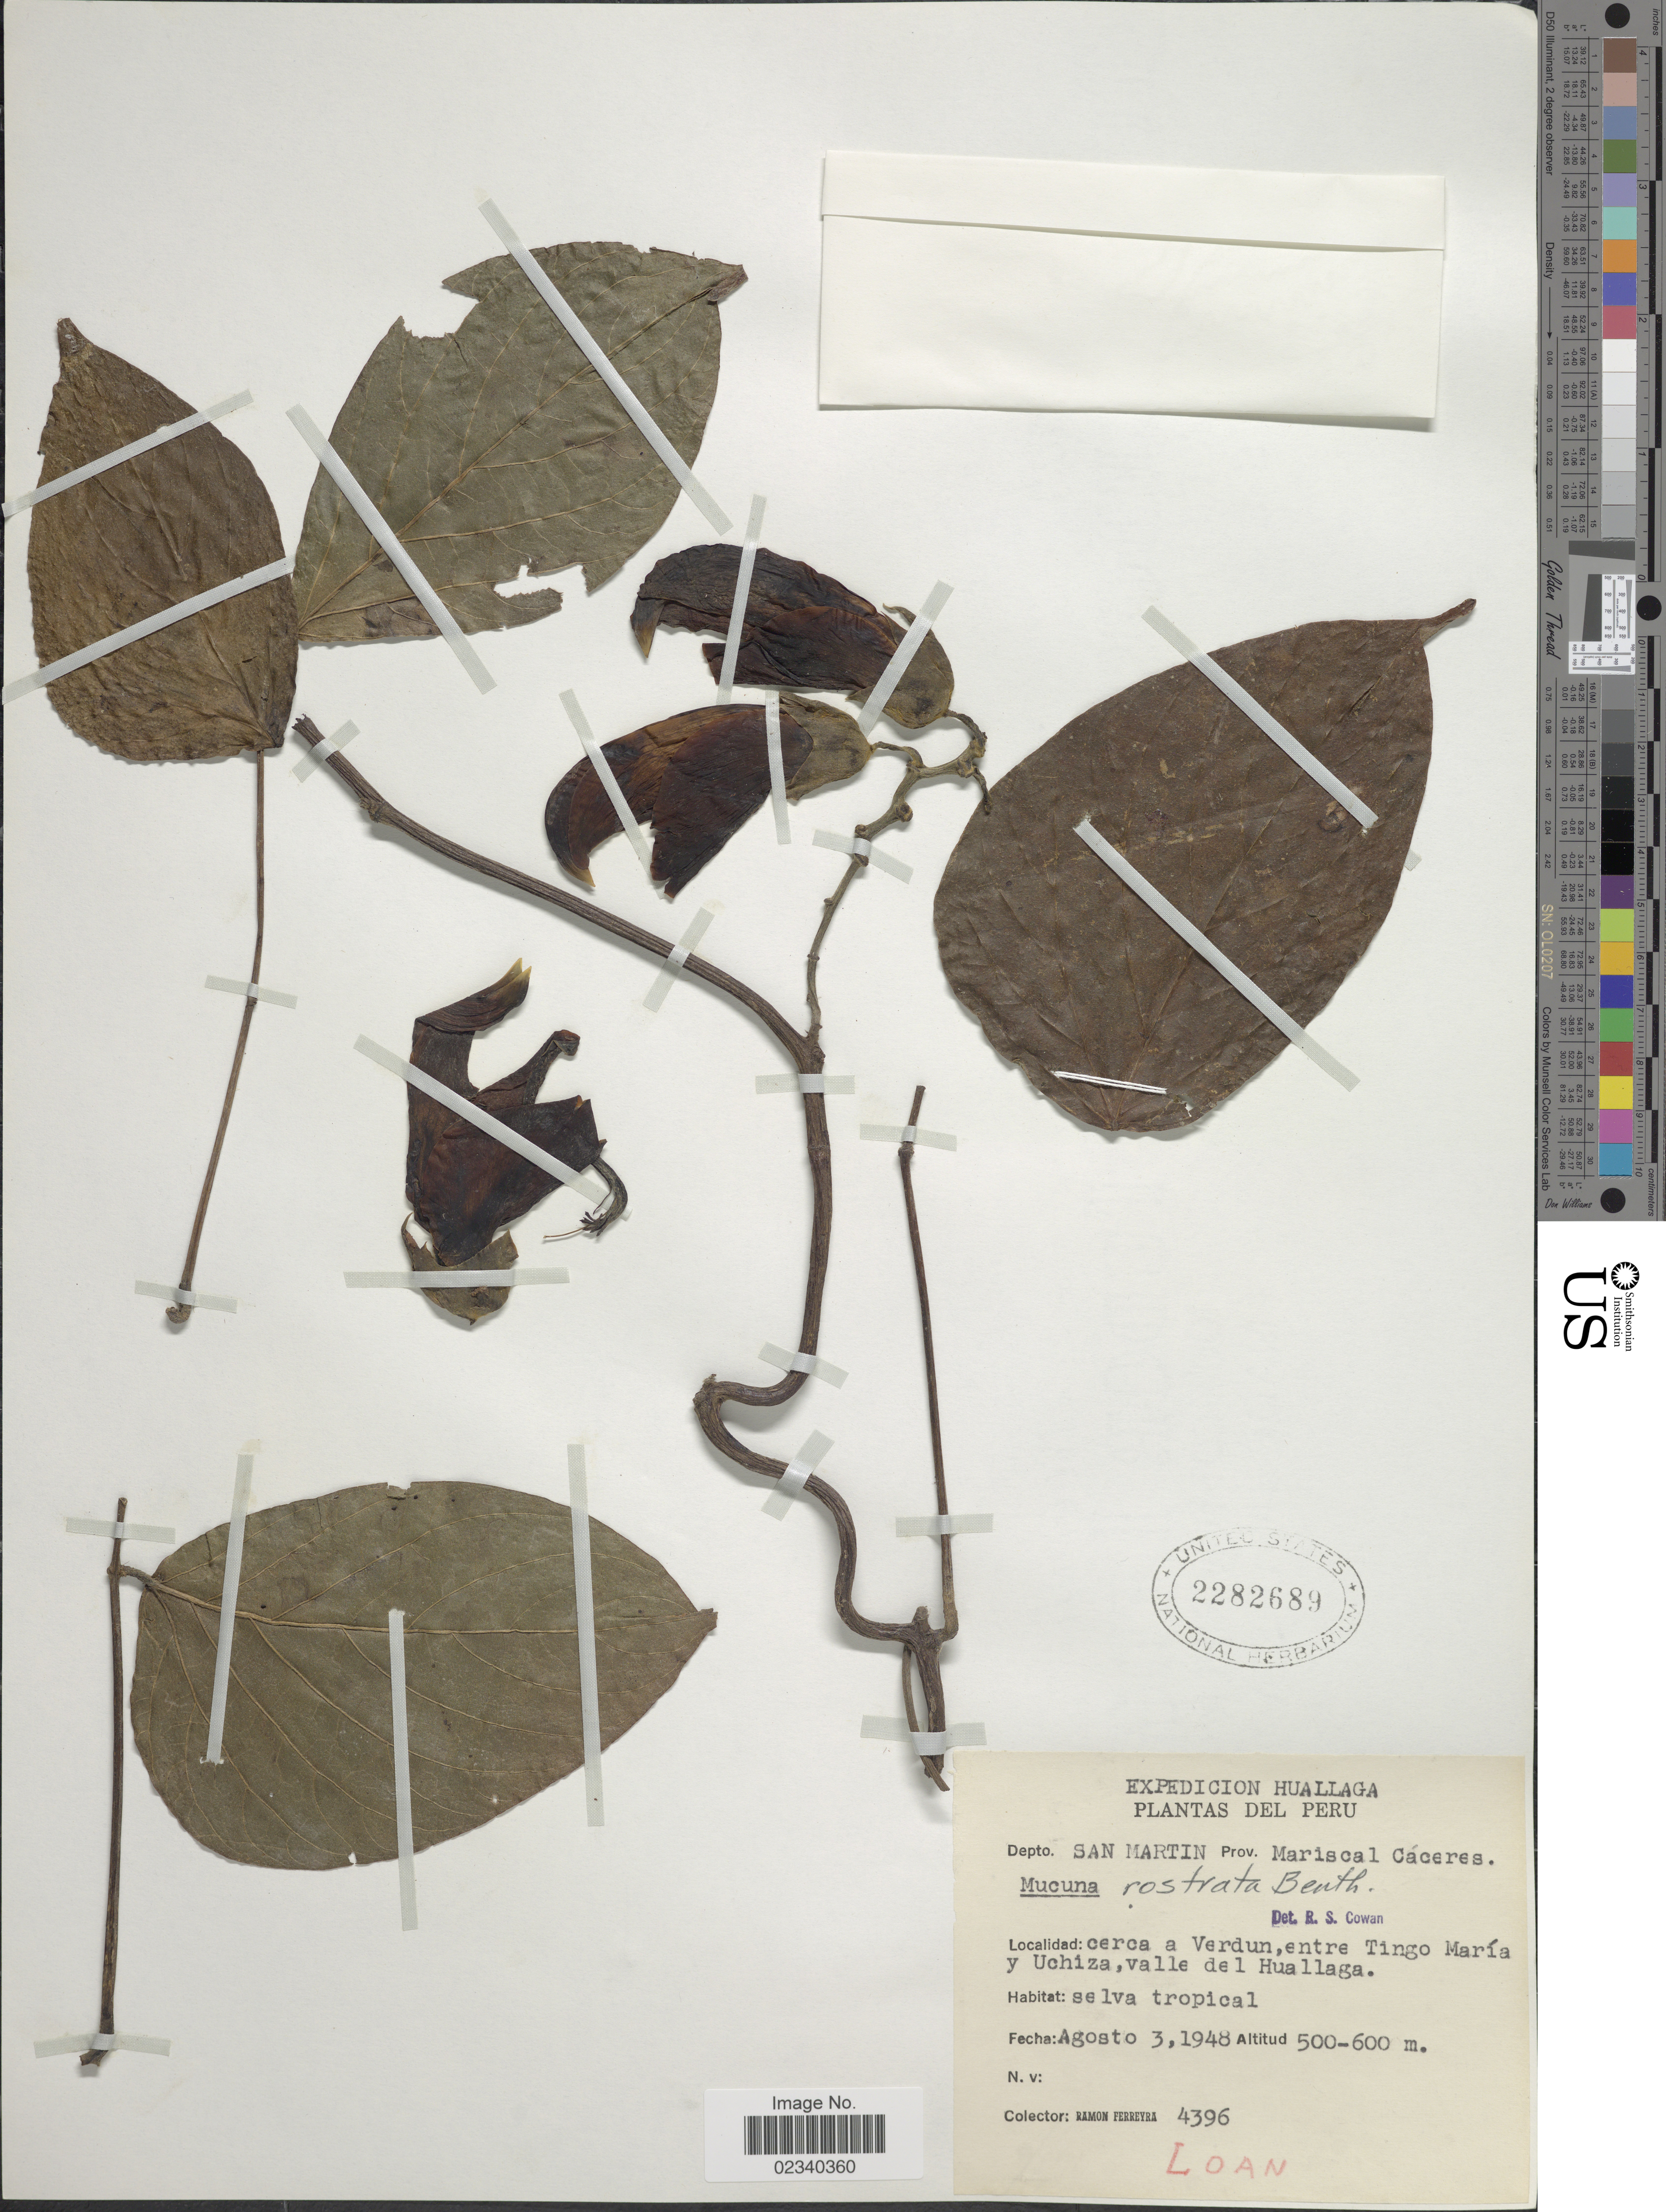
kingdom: Plantae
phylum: Tracheophyta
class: Magnoliopsida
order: Fabales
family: Fabaceae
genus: Mucuna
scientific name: Mucuna rostrata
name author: Benth.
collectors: R. A. Ferreyra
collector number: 4396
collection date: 1948-08-03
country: Peru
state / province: San Martín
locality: Depto. San Martin, Prov. Mariscal Caceres, cerca a Verdun, entre Tingo Maria y Uchiza, valle del Huallaga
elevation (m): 500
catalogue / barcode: US 2282689